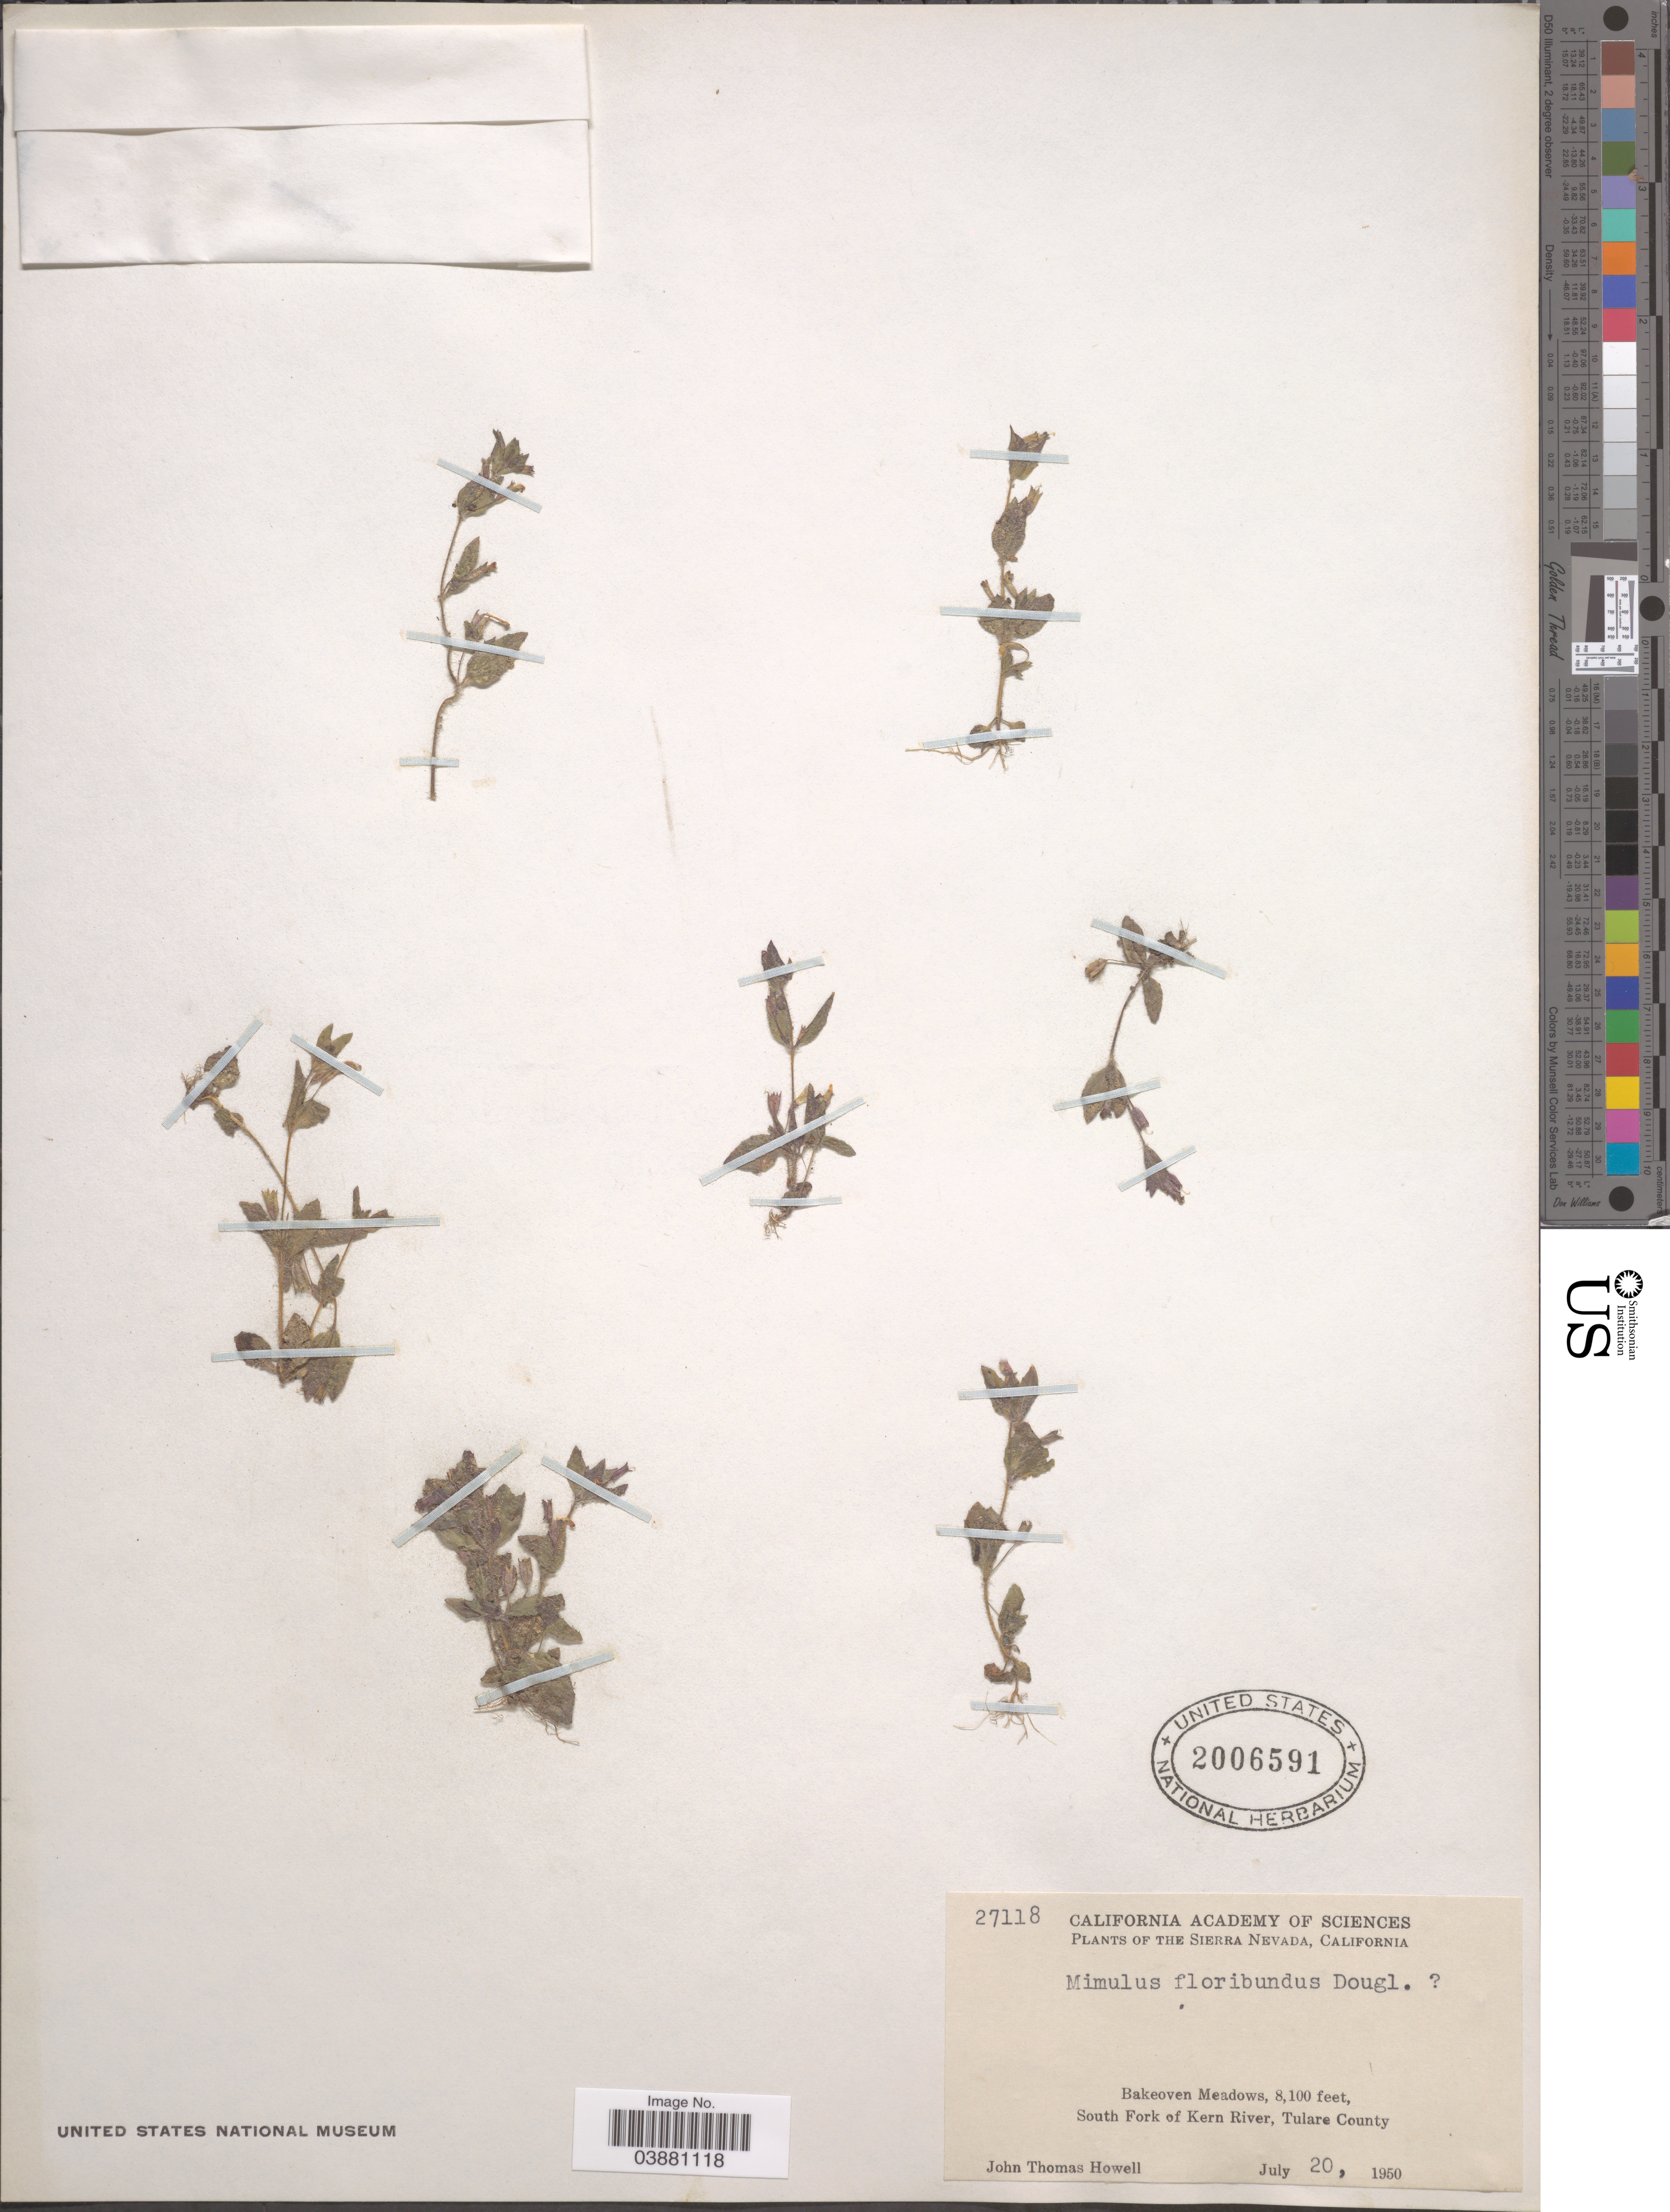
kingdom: Plantae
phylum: Tracheophyta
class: Magnoliopsida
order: Lamiales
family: Phrymaceae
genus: Mimulus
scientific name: Mimulus floribundus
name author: Douglas ex Lindl.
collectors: J. T. Howell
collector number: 27118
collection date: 1950-07-20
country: United States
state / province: California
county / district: Tulare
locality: The Sierra Nevada. Bakeoven Meadows South Fork of Kern River, Tulare County.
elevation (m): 2469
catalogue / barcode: US 2006591